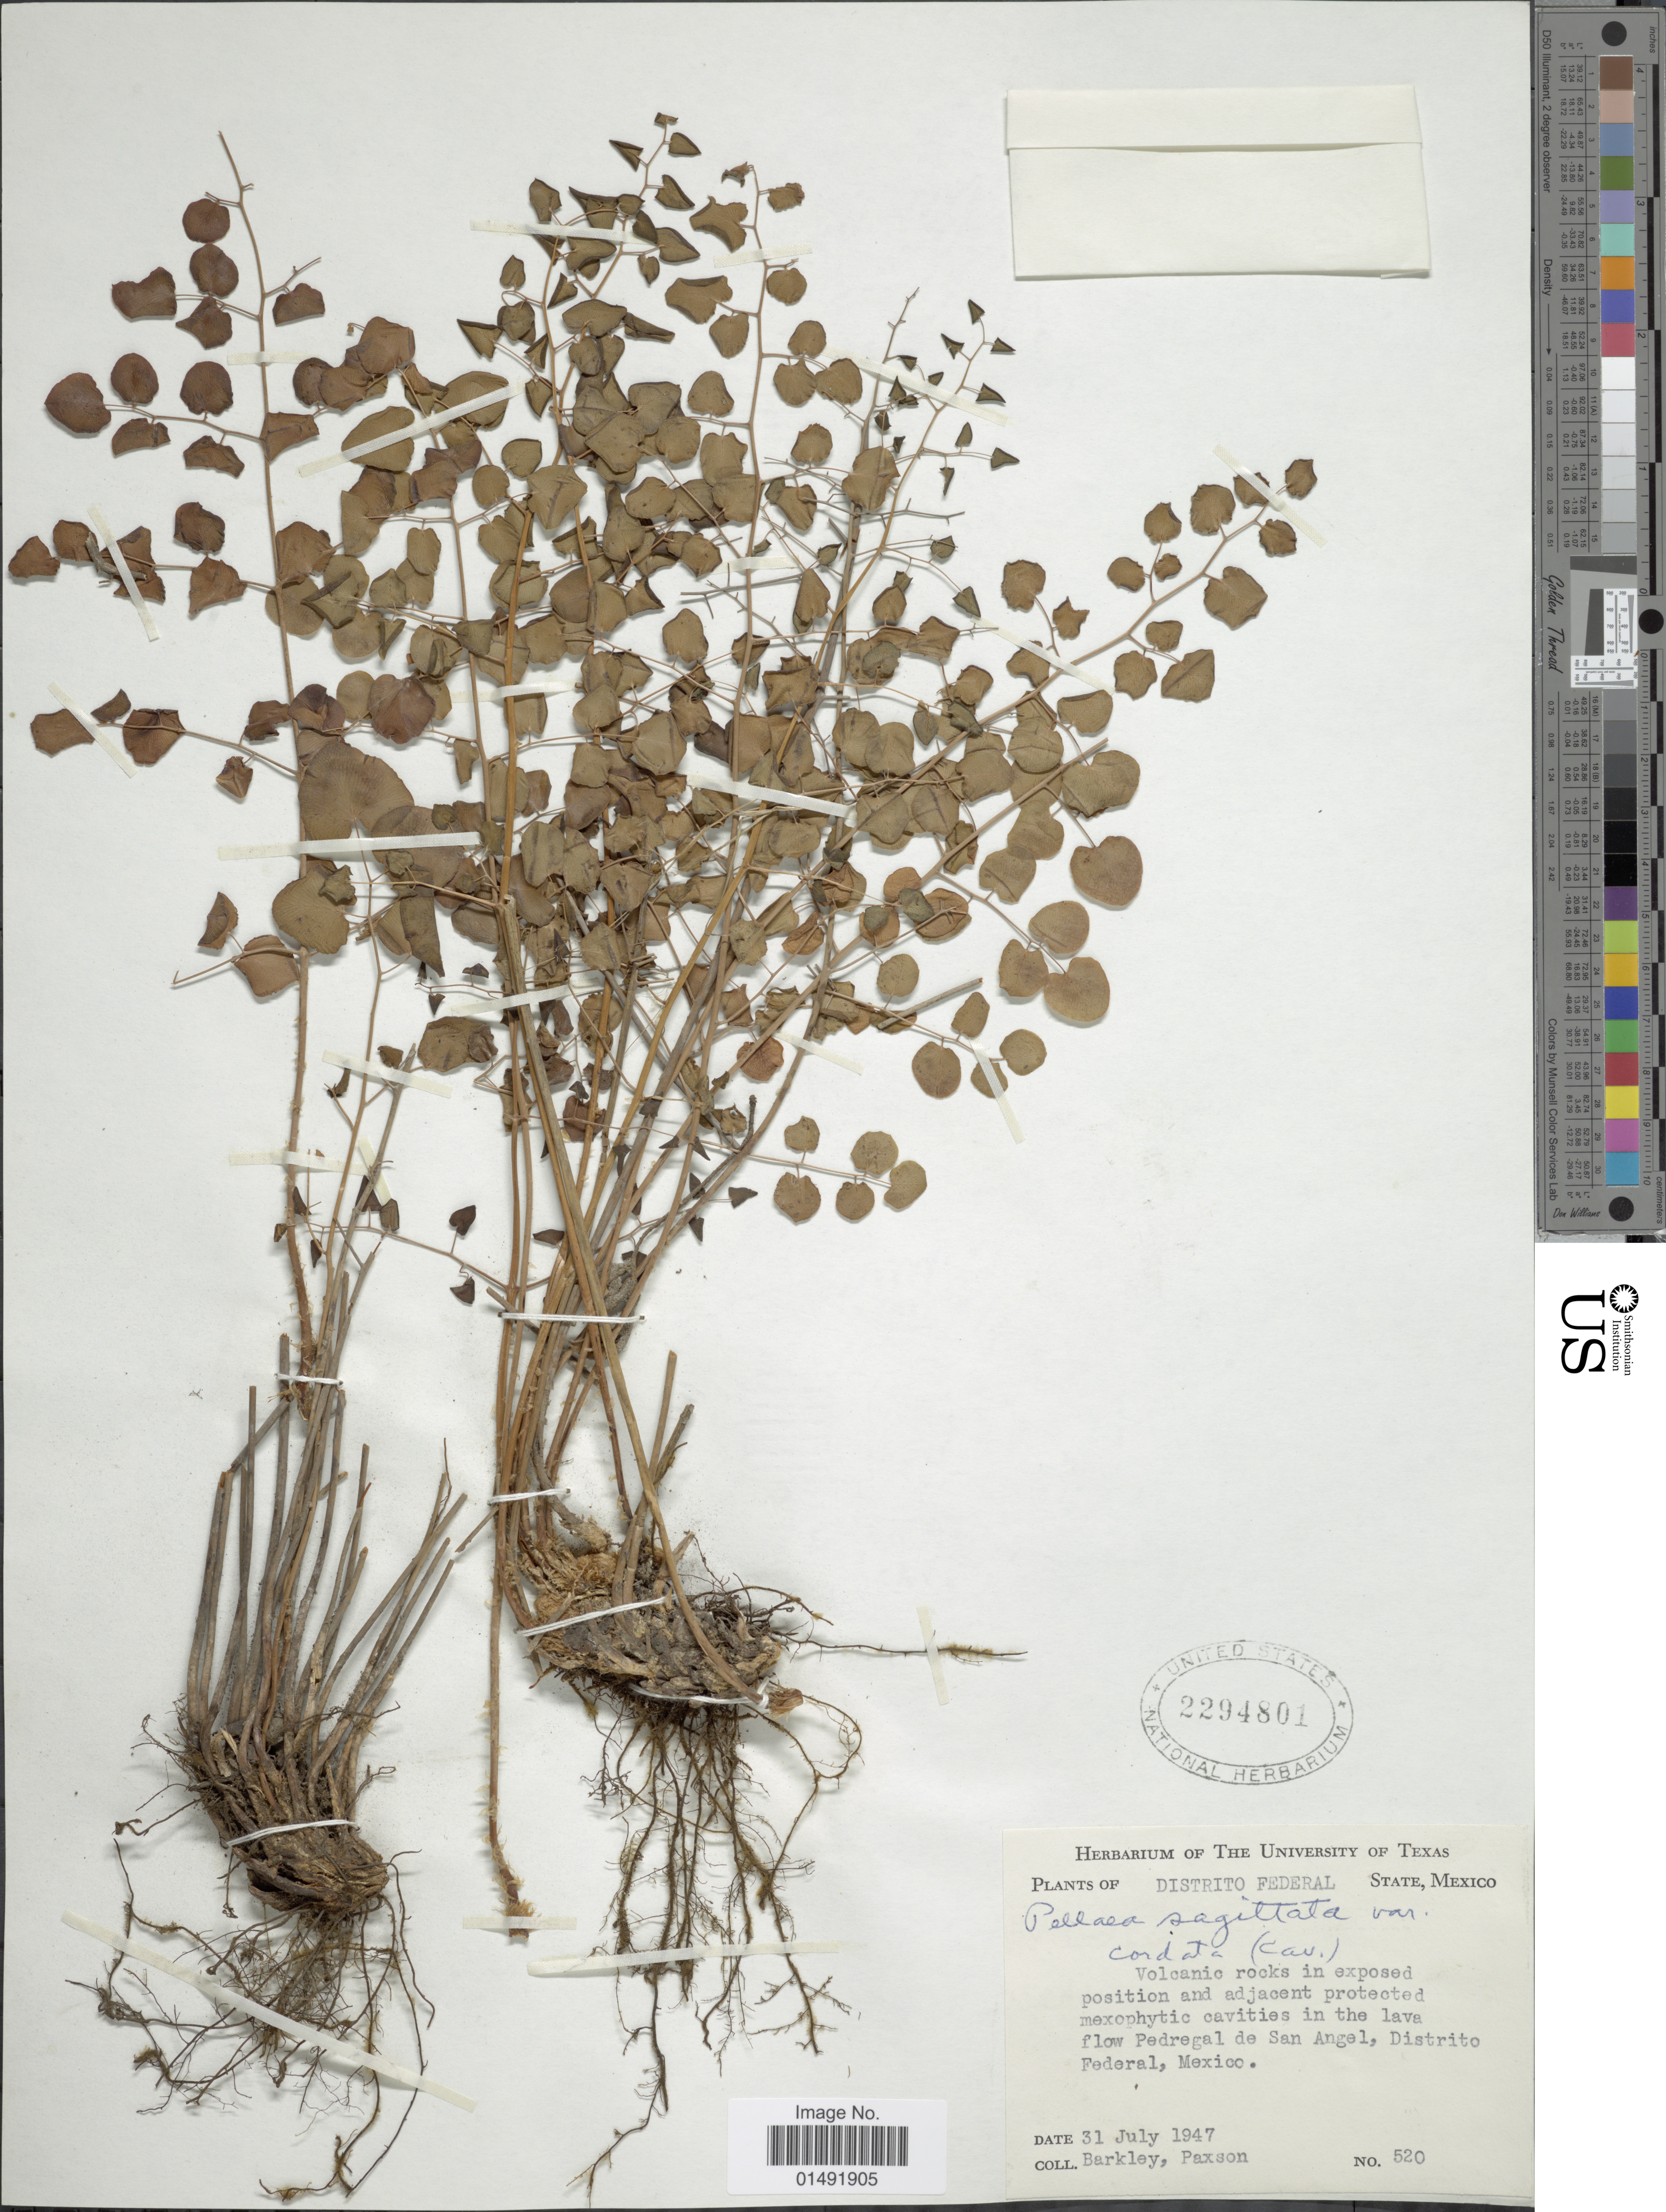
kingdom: Plantae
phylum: Tracheophyta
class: Polypodiopsida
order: Polypodiales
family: Pteridaceae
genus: Pellaea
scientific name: Pellaea cordifolia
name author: (Sessé) A.R. Sm.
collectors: -- Barkley & Paxson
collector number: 520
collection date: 1947-07-31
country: Mexico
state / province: Distrito Federal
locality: In the lava flow Pedregal de San Angel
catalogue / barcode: US 2294801